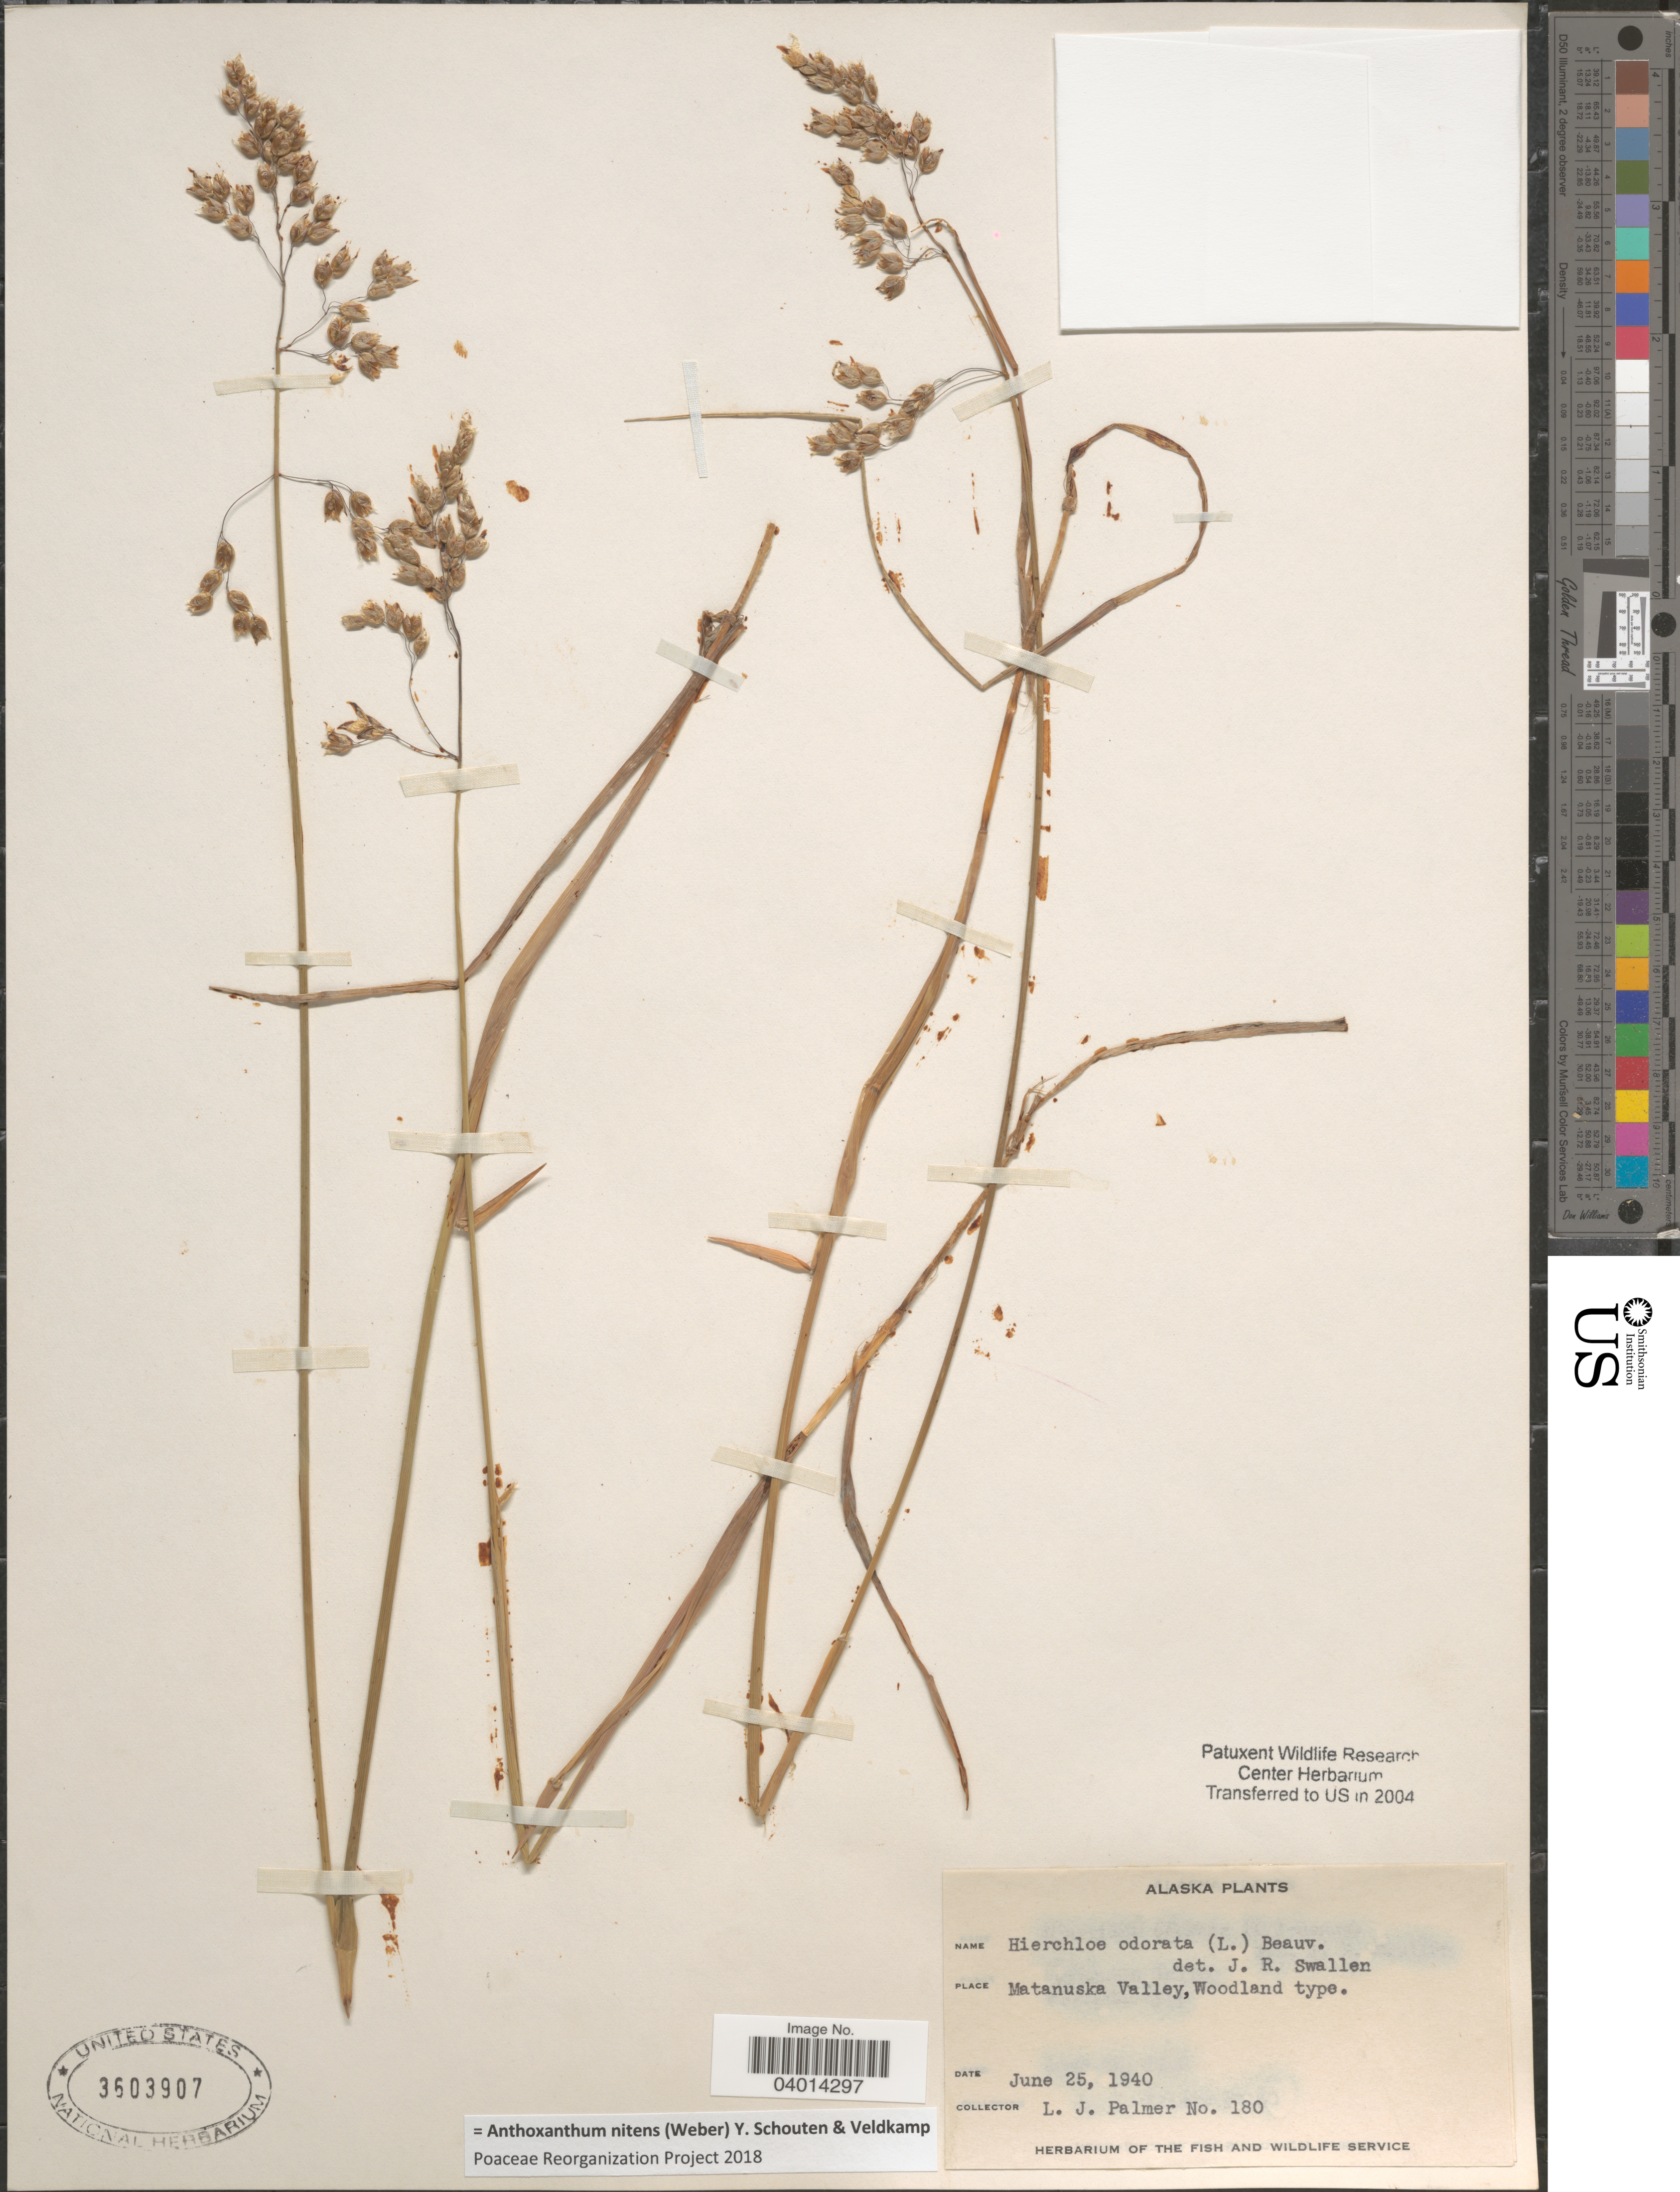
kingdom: Plantae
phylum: Tracheophyta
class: Liliopsida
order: Poales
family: Poaceae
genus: Anthoxanthum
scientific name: Anthoxanthum nitens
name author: (G.H. Weber) R.T.A. Schouten & Veldkamp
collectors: L. J. Palmer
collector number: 180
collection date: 1940-06-25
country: United States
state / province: Alaska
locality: Matanuska Valley, Woodland type.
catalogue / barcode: US 3603907